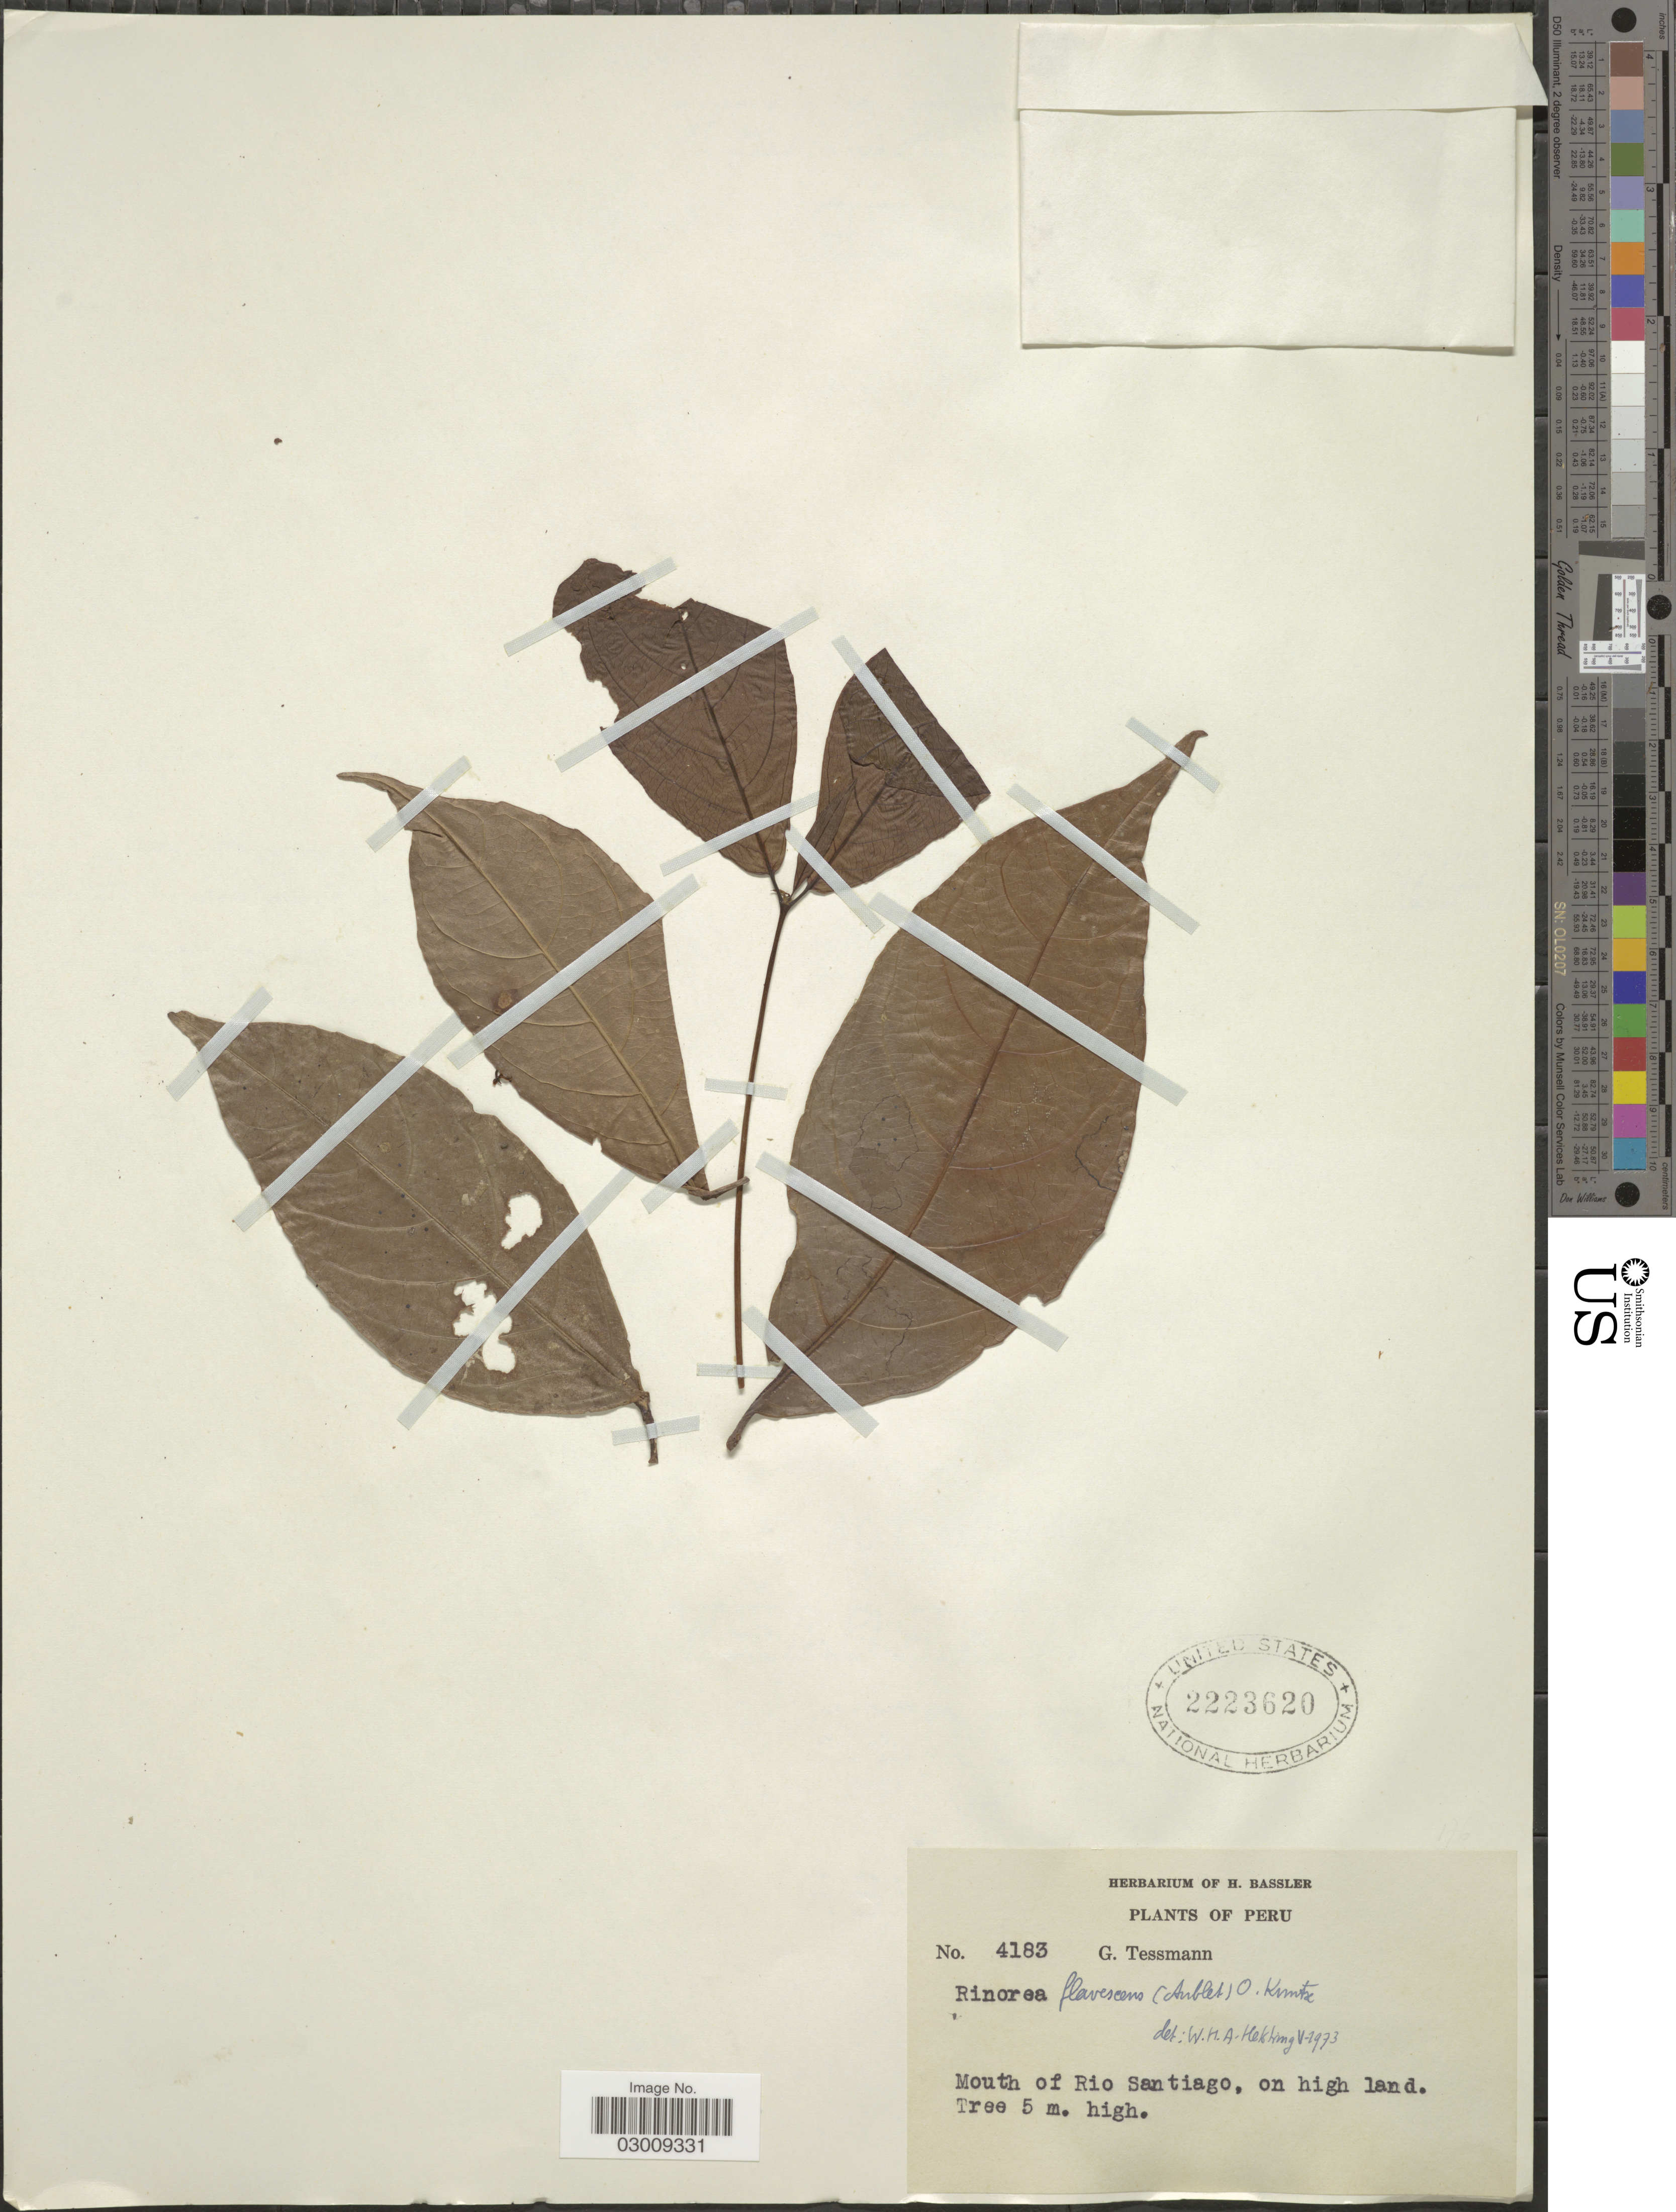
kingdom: Plantae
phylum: Tracheophyta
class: Magnoliopsida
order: Malpighiales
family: Violaceae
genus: Rinorea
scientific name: Rinorea flavescens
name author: (Aubl.) Kuntze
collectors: G. Tessmann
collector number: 4183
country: Peru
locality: Mouth of Rio Santiago.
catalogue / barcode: US 2223620